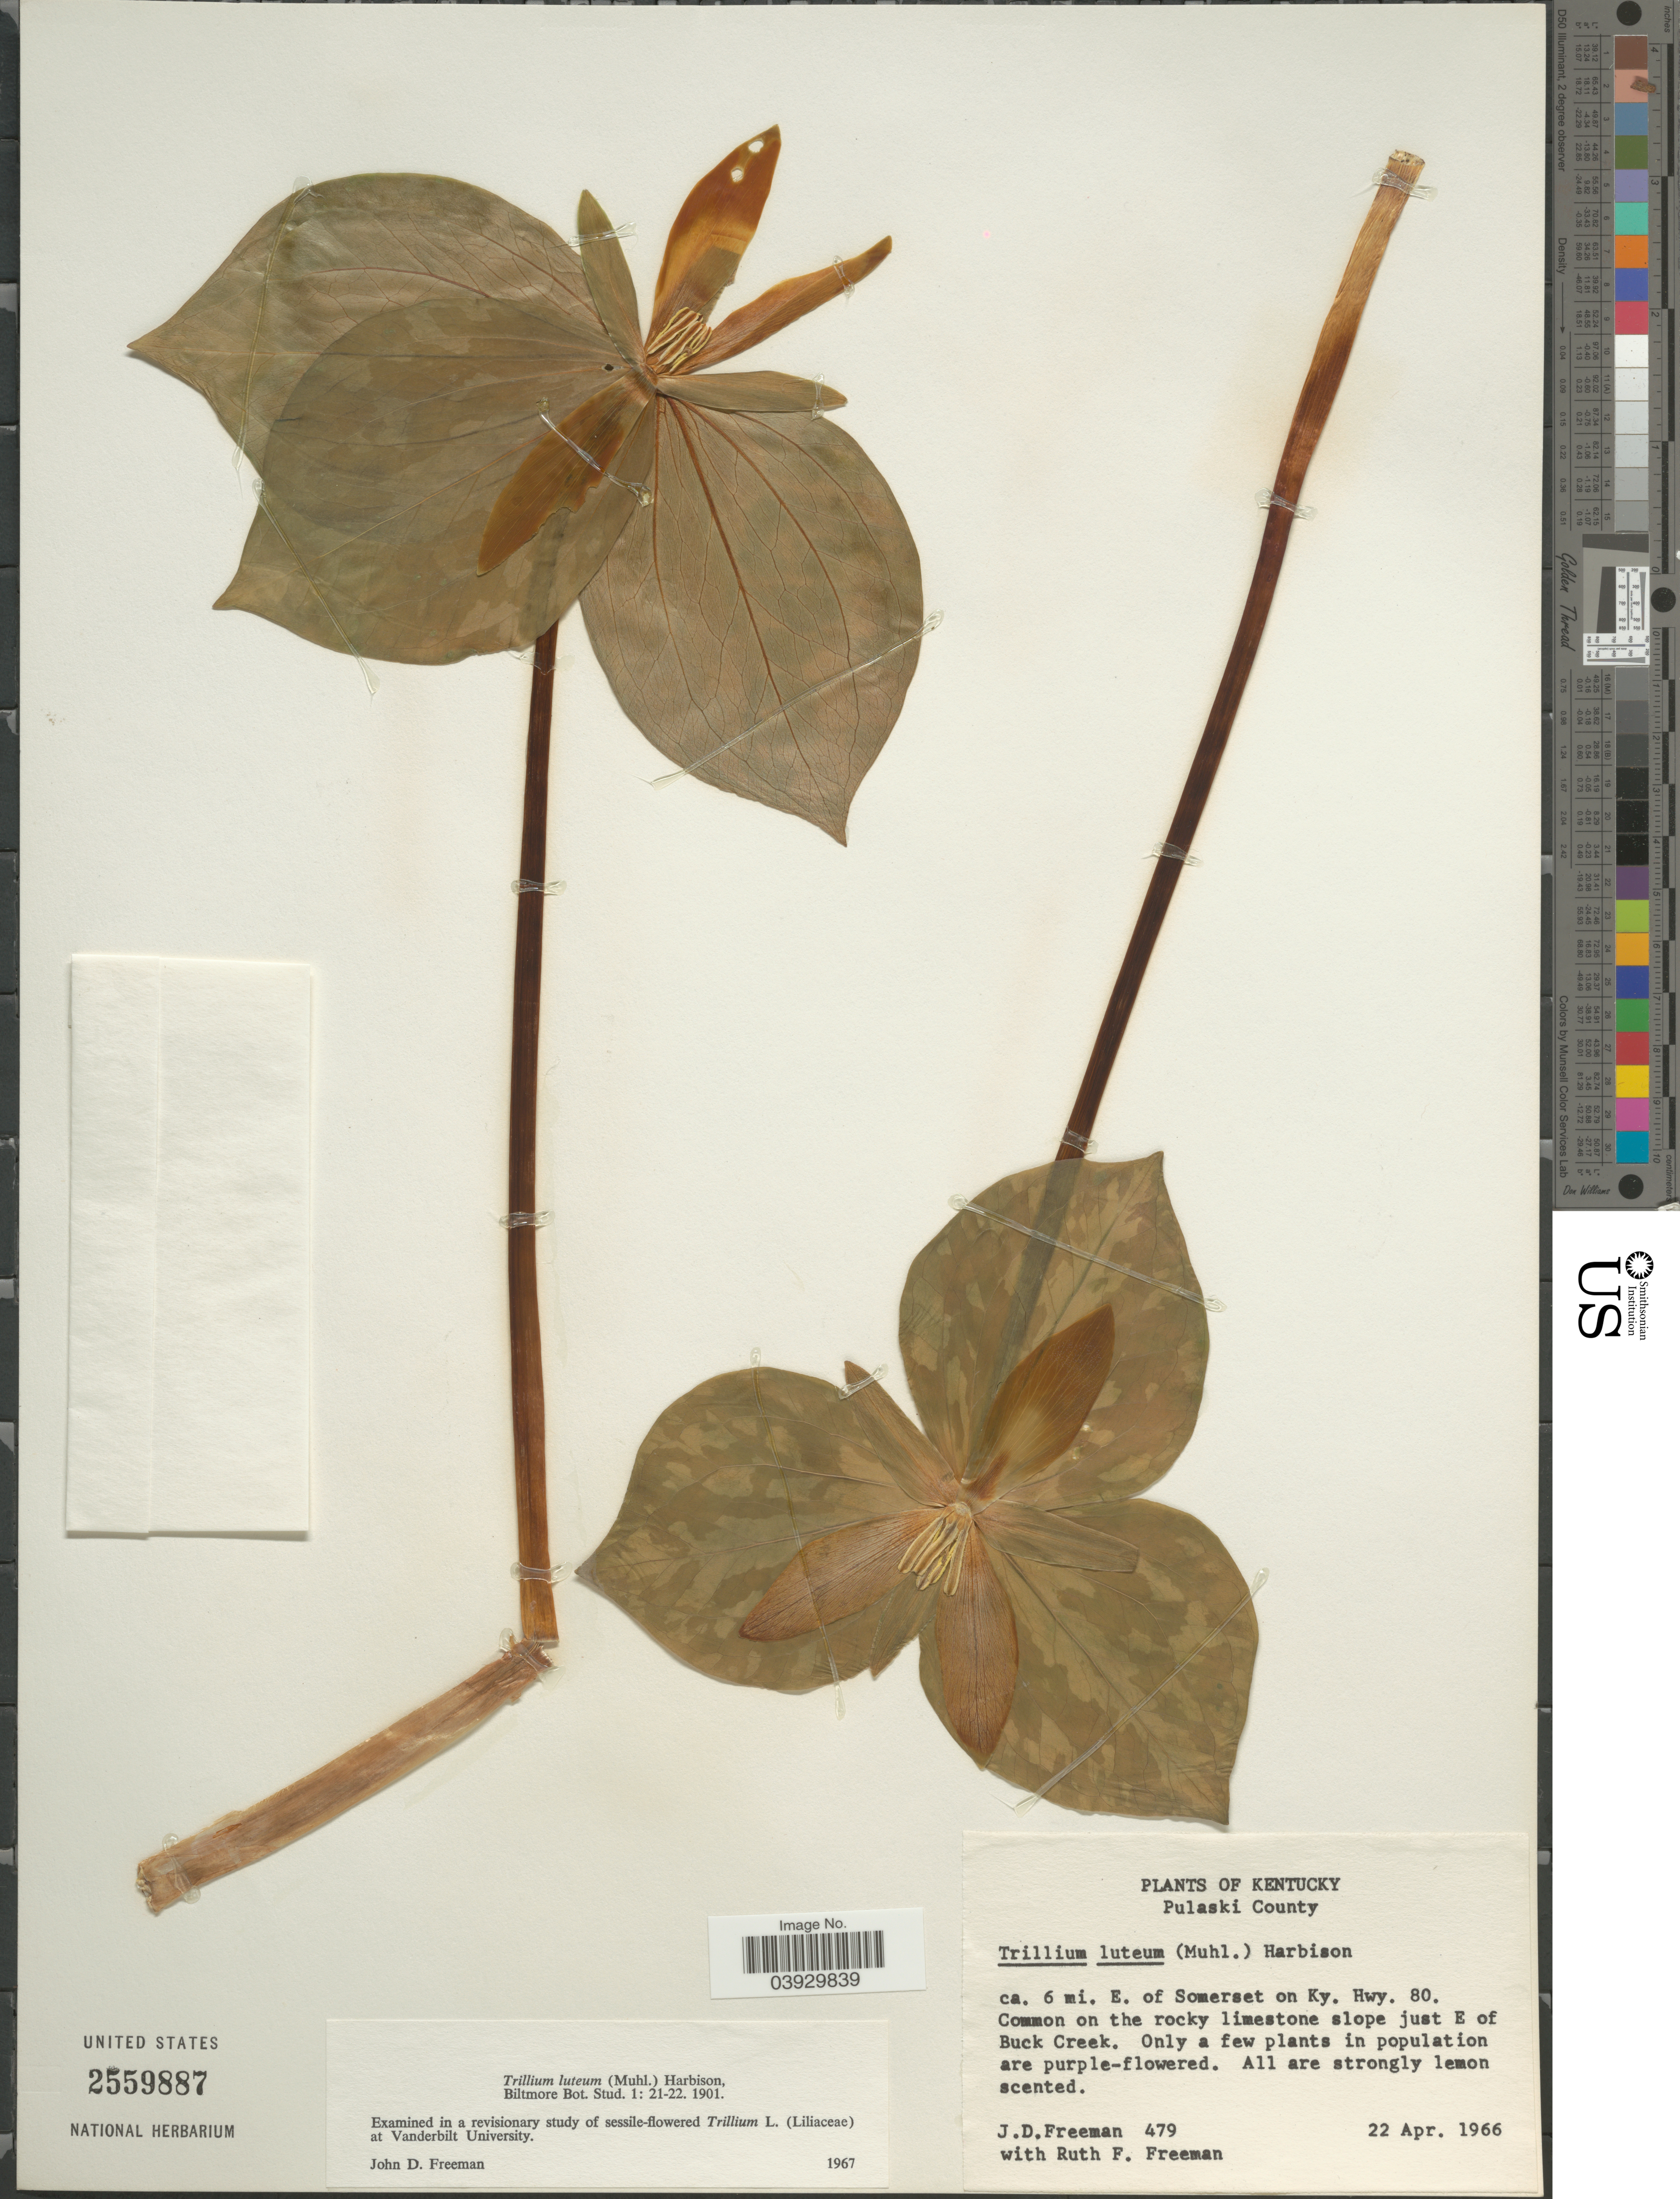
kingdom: Plantae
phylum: Tracheophyta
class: Liliopsida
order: Liliales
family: Melanthiaceae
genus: Trillium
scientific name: Trillium luteum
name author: Harb.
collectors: J. Freeman & R. Freeman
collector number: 479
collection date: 1966-04-22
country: United States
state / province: Kentucky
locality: Pulaski County. Ca. 6 mi. E. of Somerset on Ky. Hwy. 80. Just E of Buck Creek.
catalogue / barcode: US 2559887